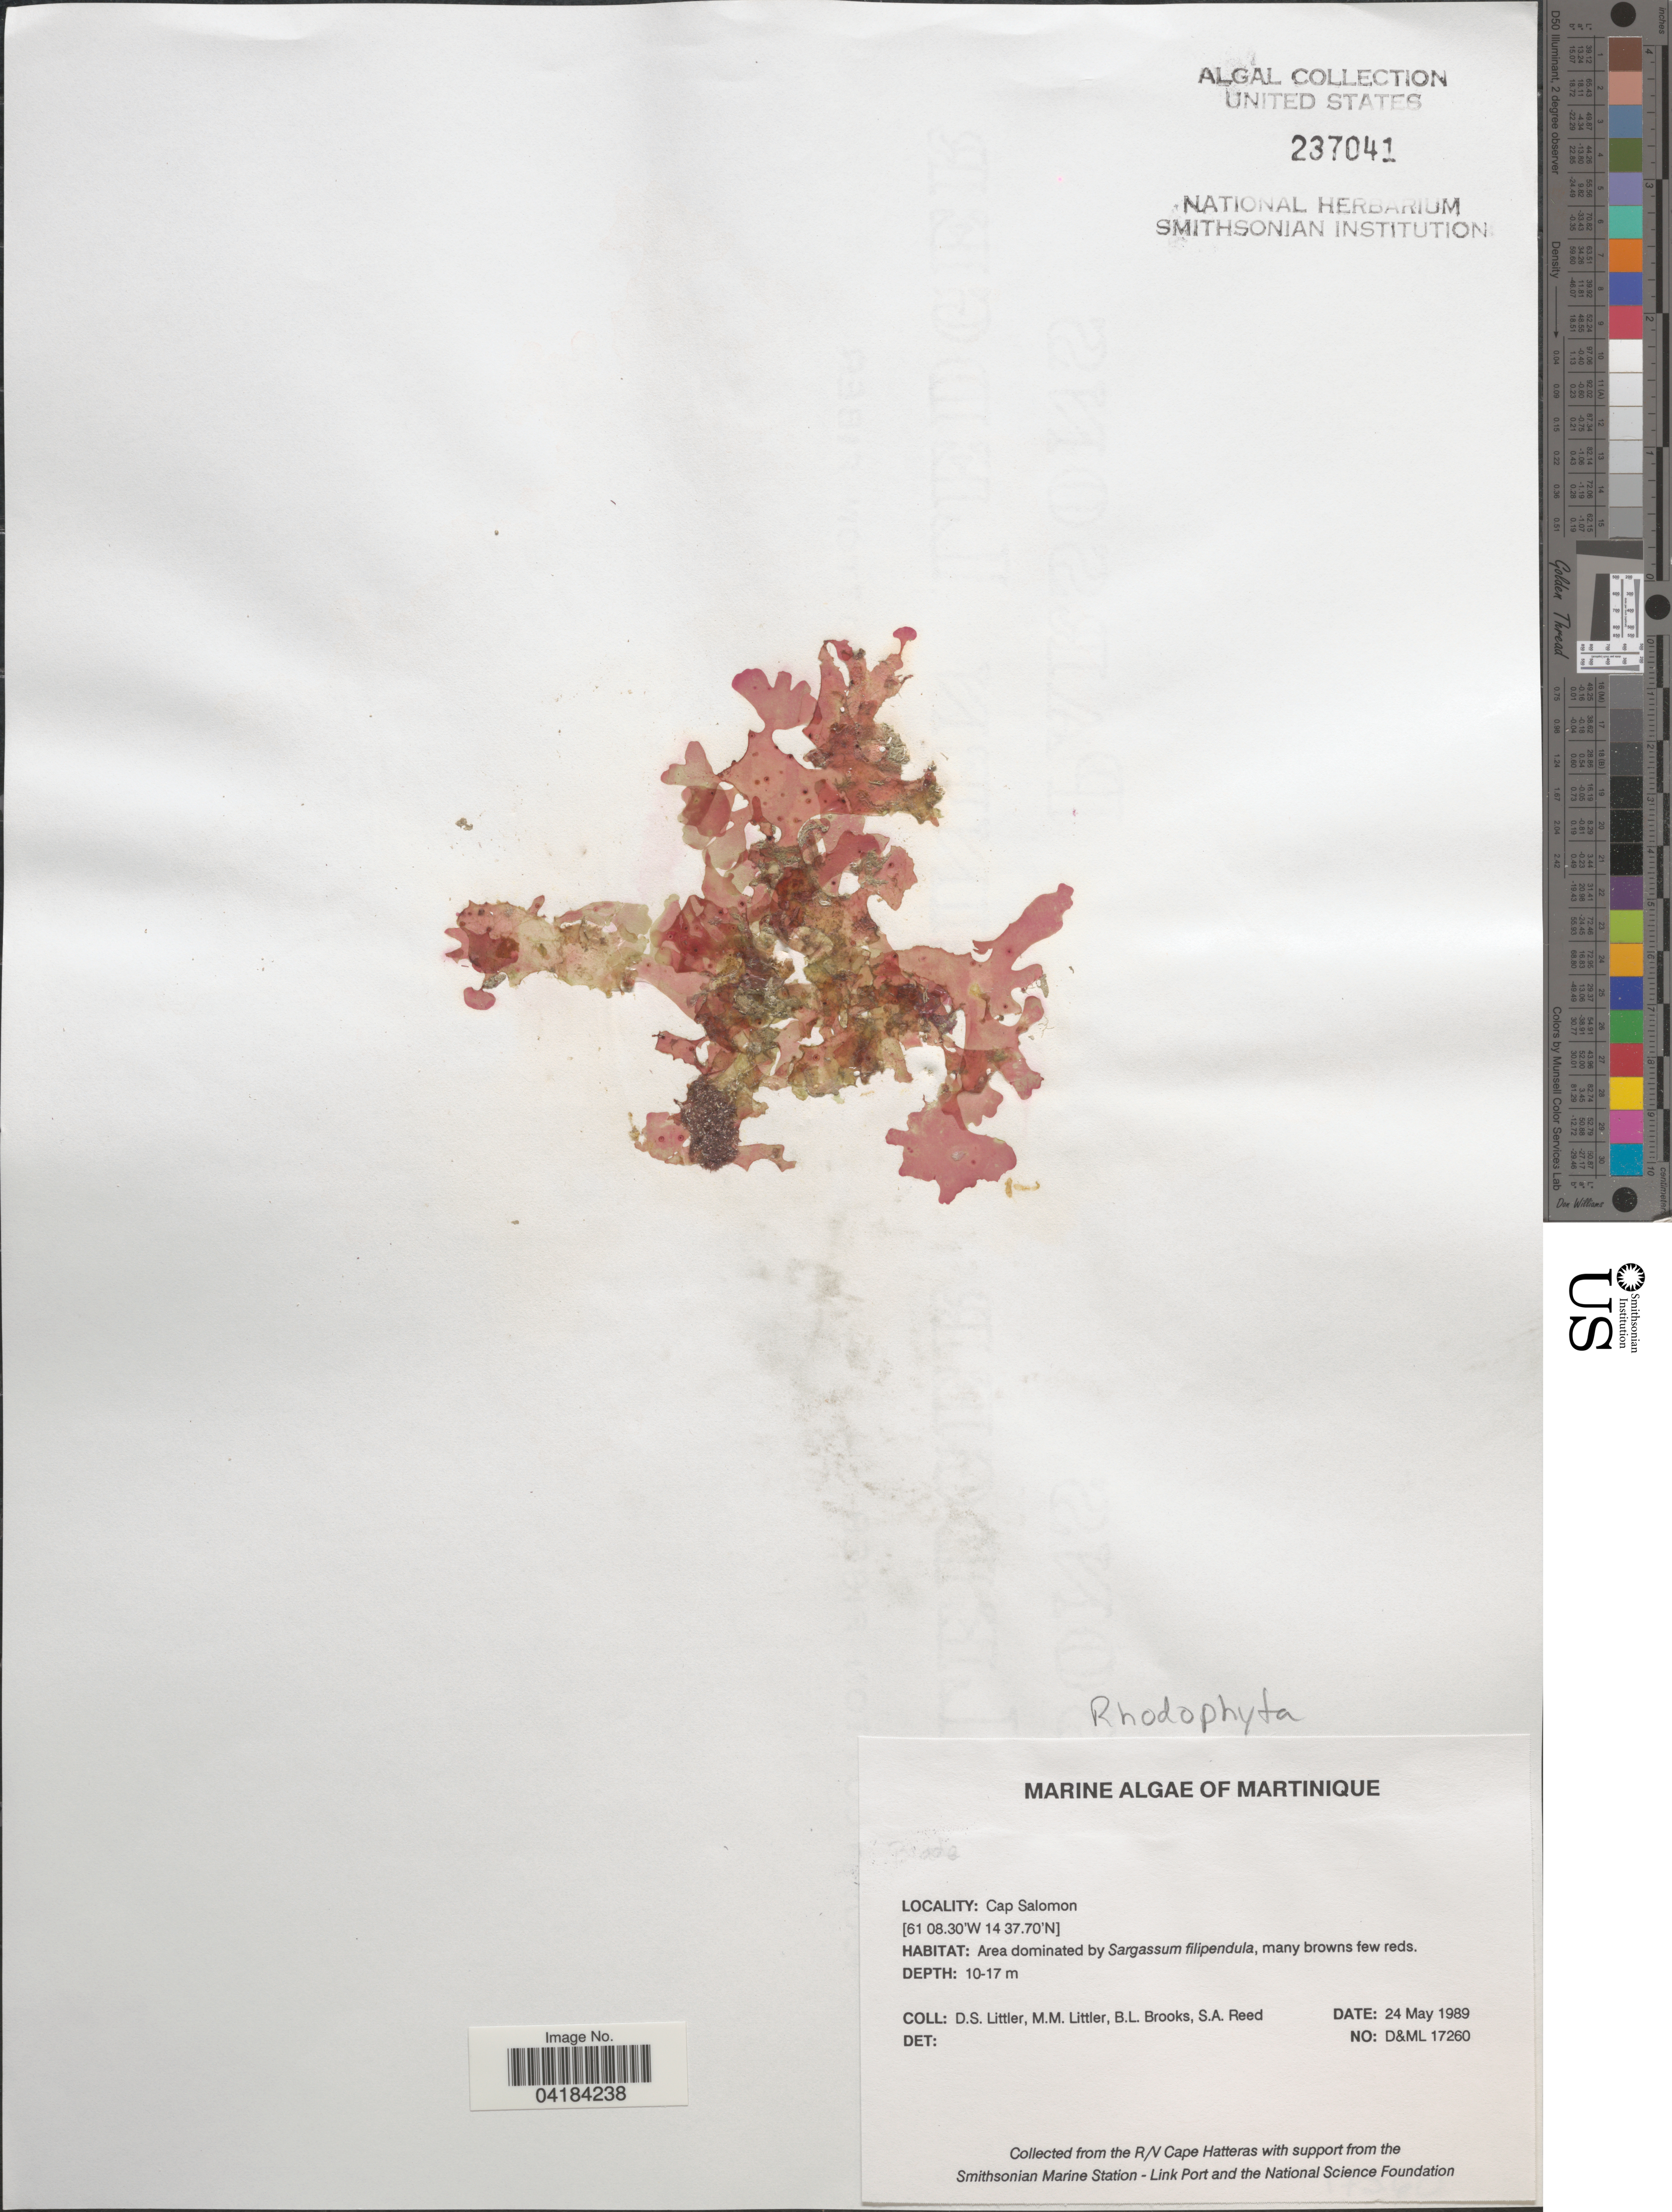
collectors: D. S. Littler, B. Brooks & S. Reed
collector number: D&ML17260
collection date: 1989-05-24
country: Martinique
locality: Cap Solomon.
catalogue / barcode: US 237041